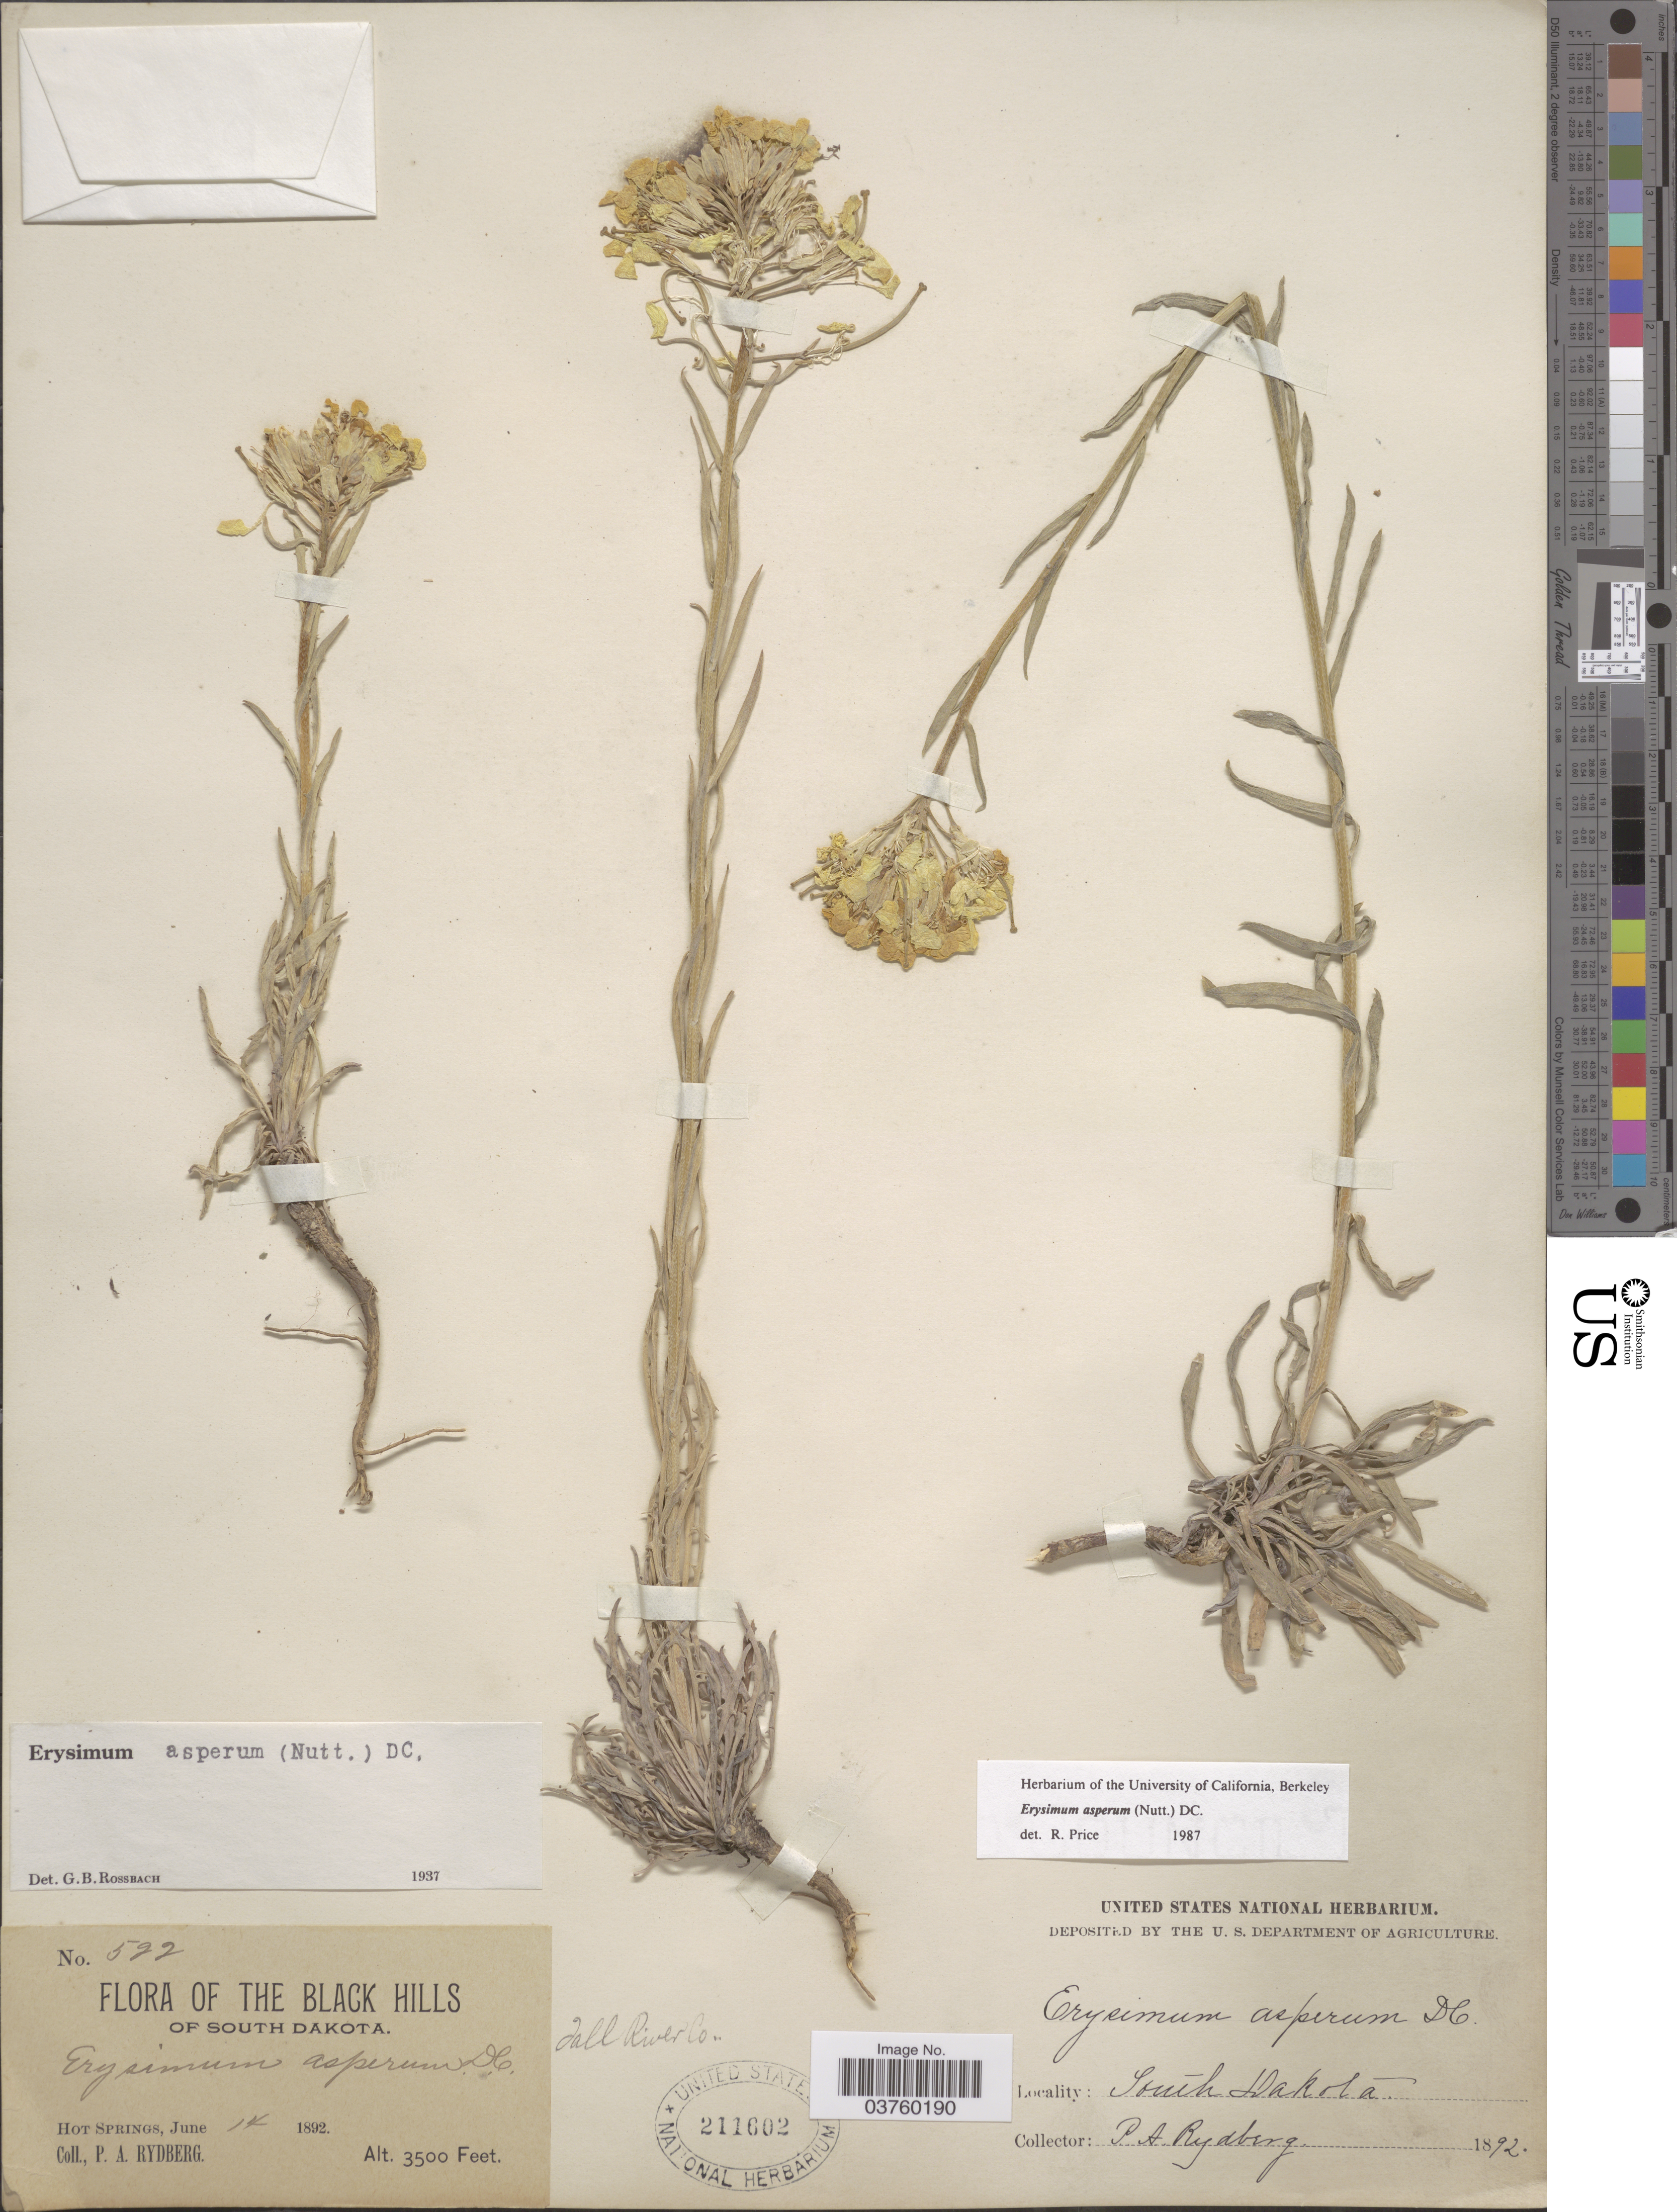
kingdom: Plantae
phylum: Tracheophyta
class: Magnoliopsida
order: Brassicales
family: Brassicaceae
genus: Erysimum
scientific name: Erysimum asperum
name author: (Nutt.) DC.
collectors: P. A. Rydberg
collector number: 522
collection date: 1892-06-14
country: United States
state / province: South Dakota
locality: The Black Hills. Hot Springs. Fall River Co.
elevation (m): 1067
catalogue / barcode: US 211602